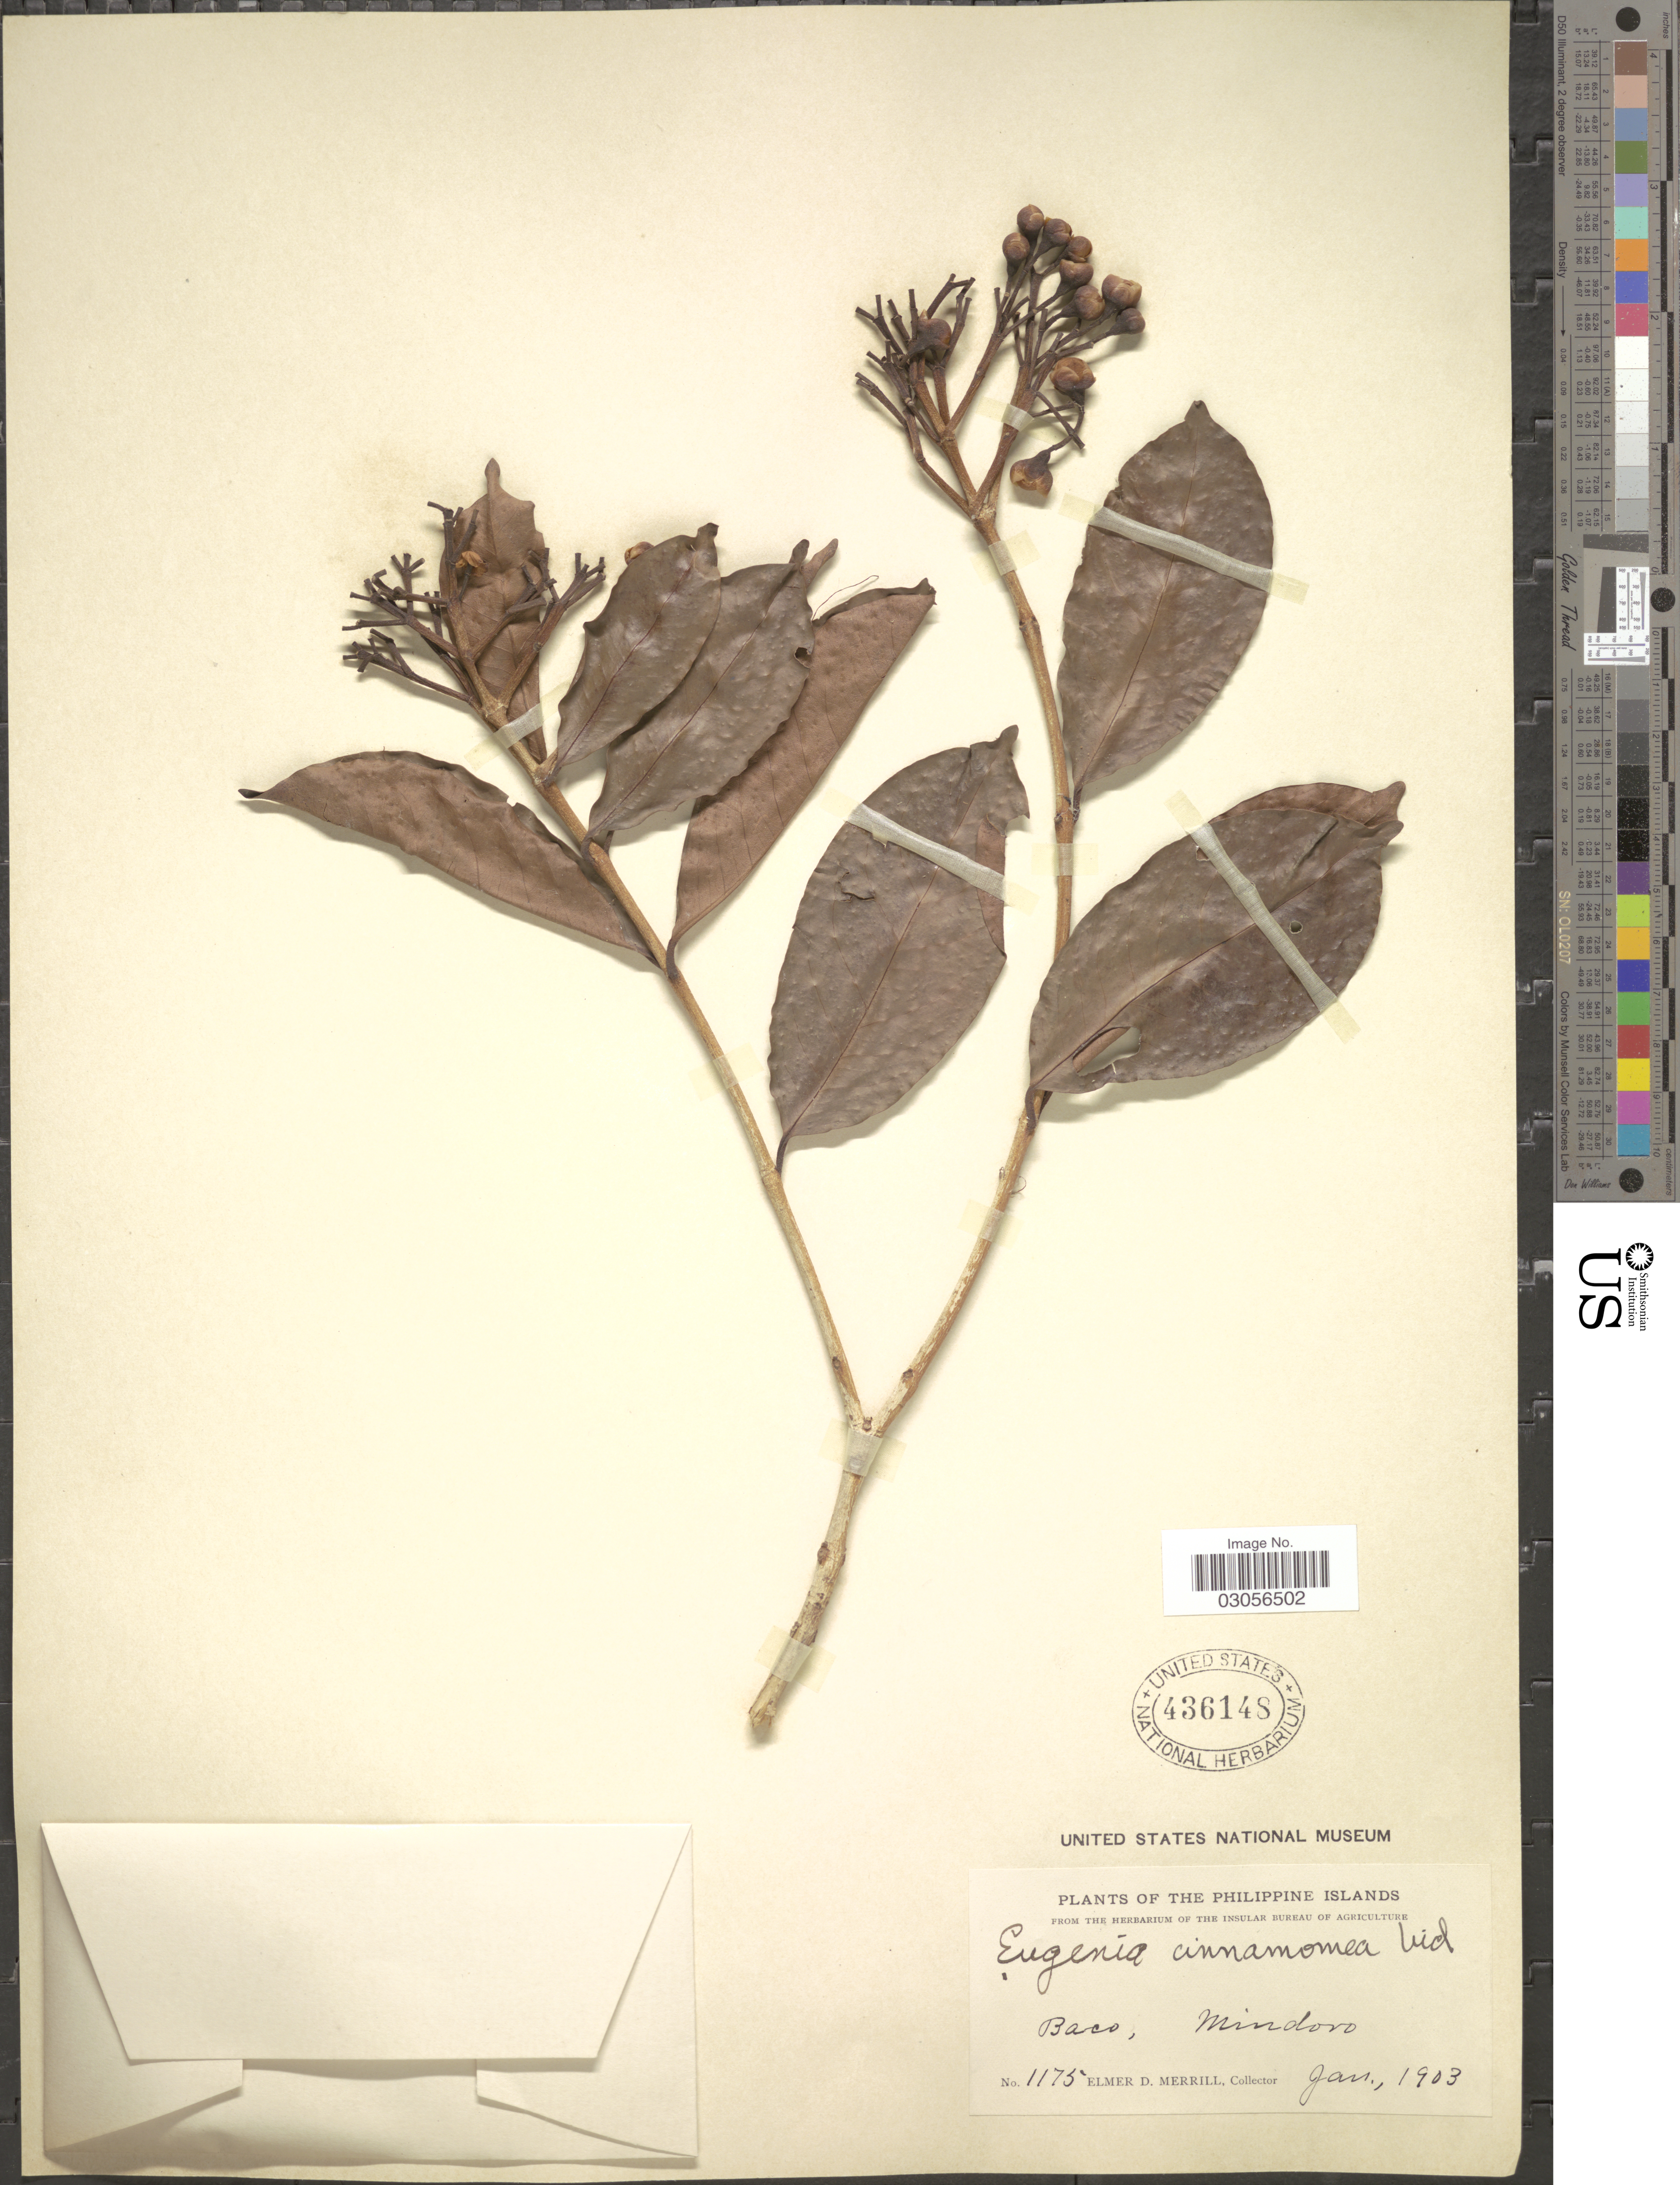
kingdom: Plantae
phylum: Tracheophyta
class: Magnoliopsida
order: Myrtales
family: Myrtaceae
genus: Syzygium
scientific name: Syzygium cinnamomeum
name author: (Vidal) Merr.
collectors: E. D. Merrill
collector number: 1175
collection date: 1903-01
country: Philippines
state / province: Mimaropa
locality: The Philippine Islands, Baco, Mindoro.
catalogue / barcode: US 436148